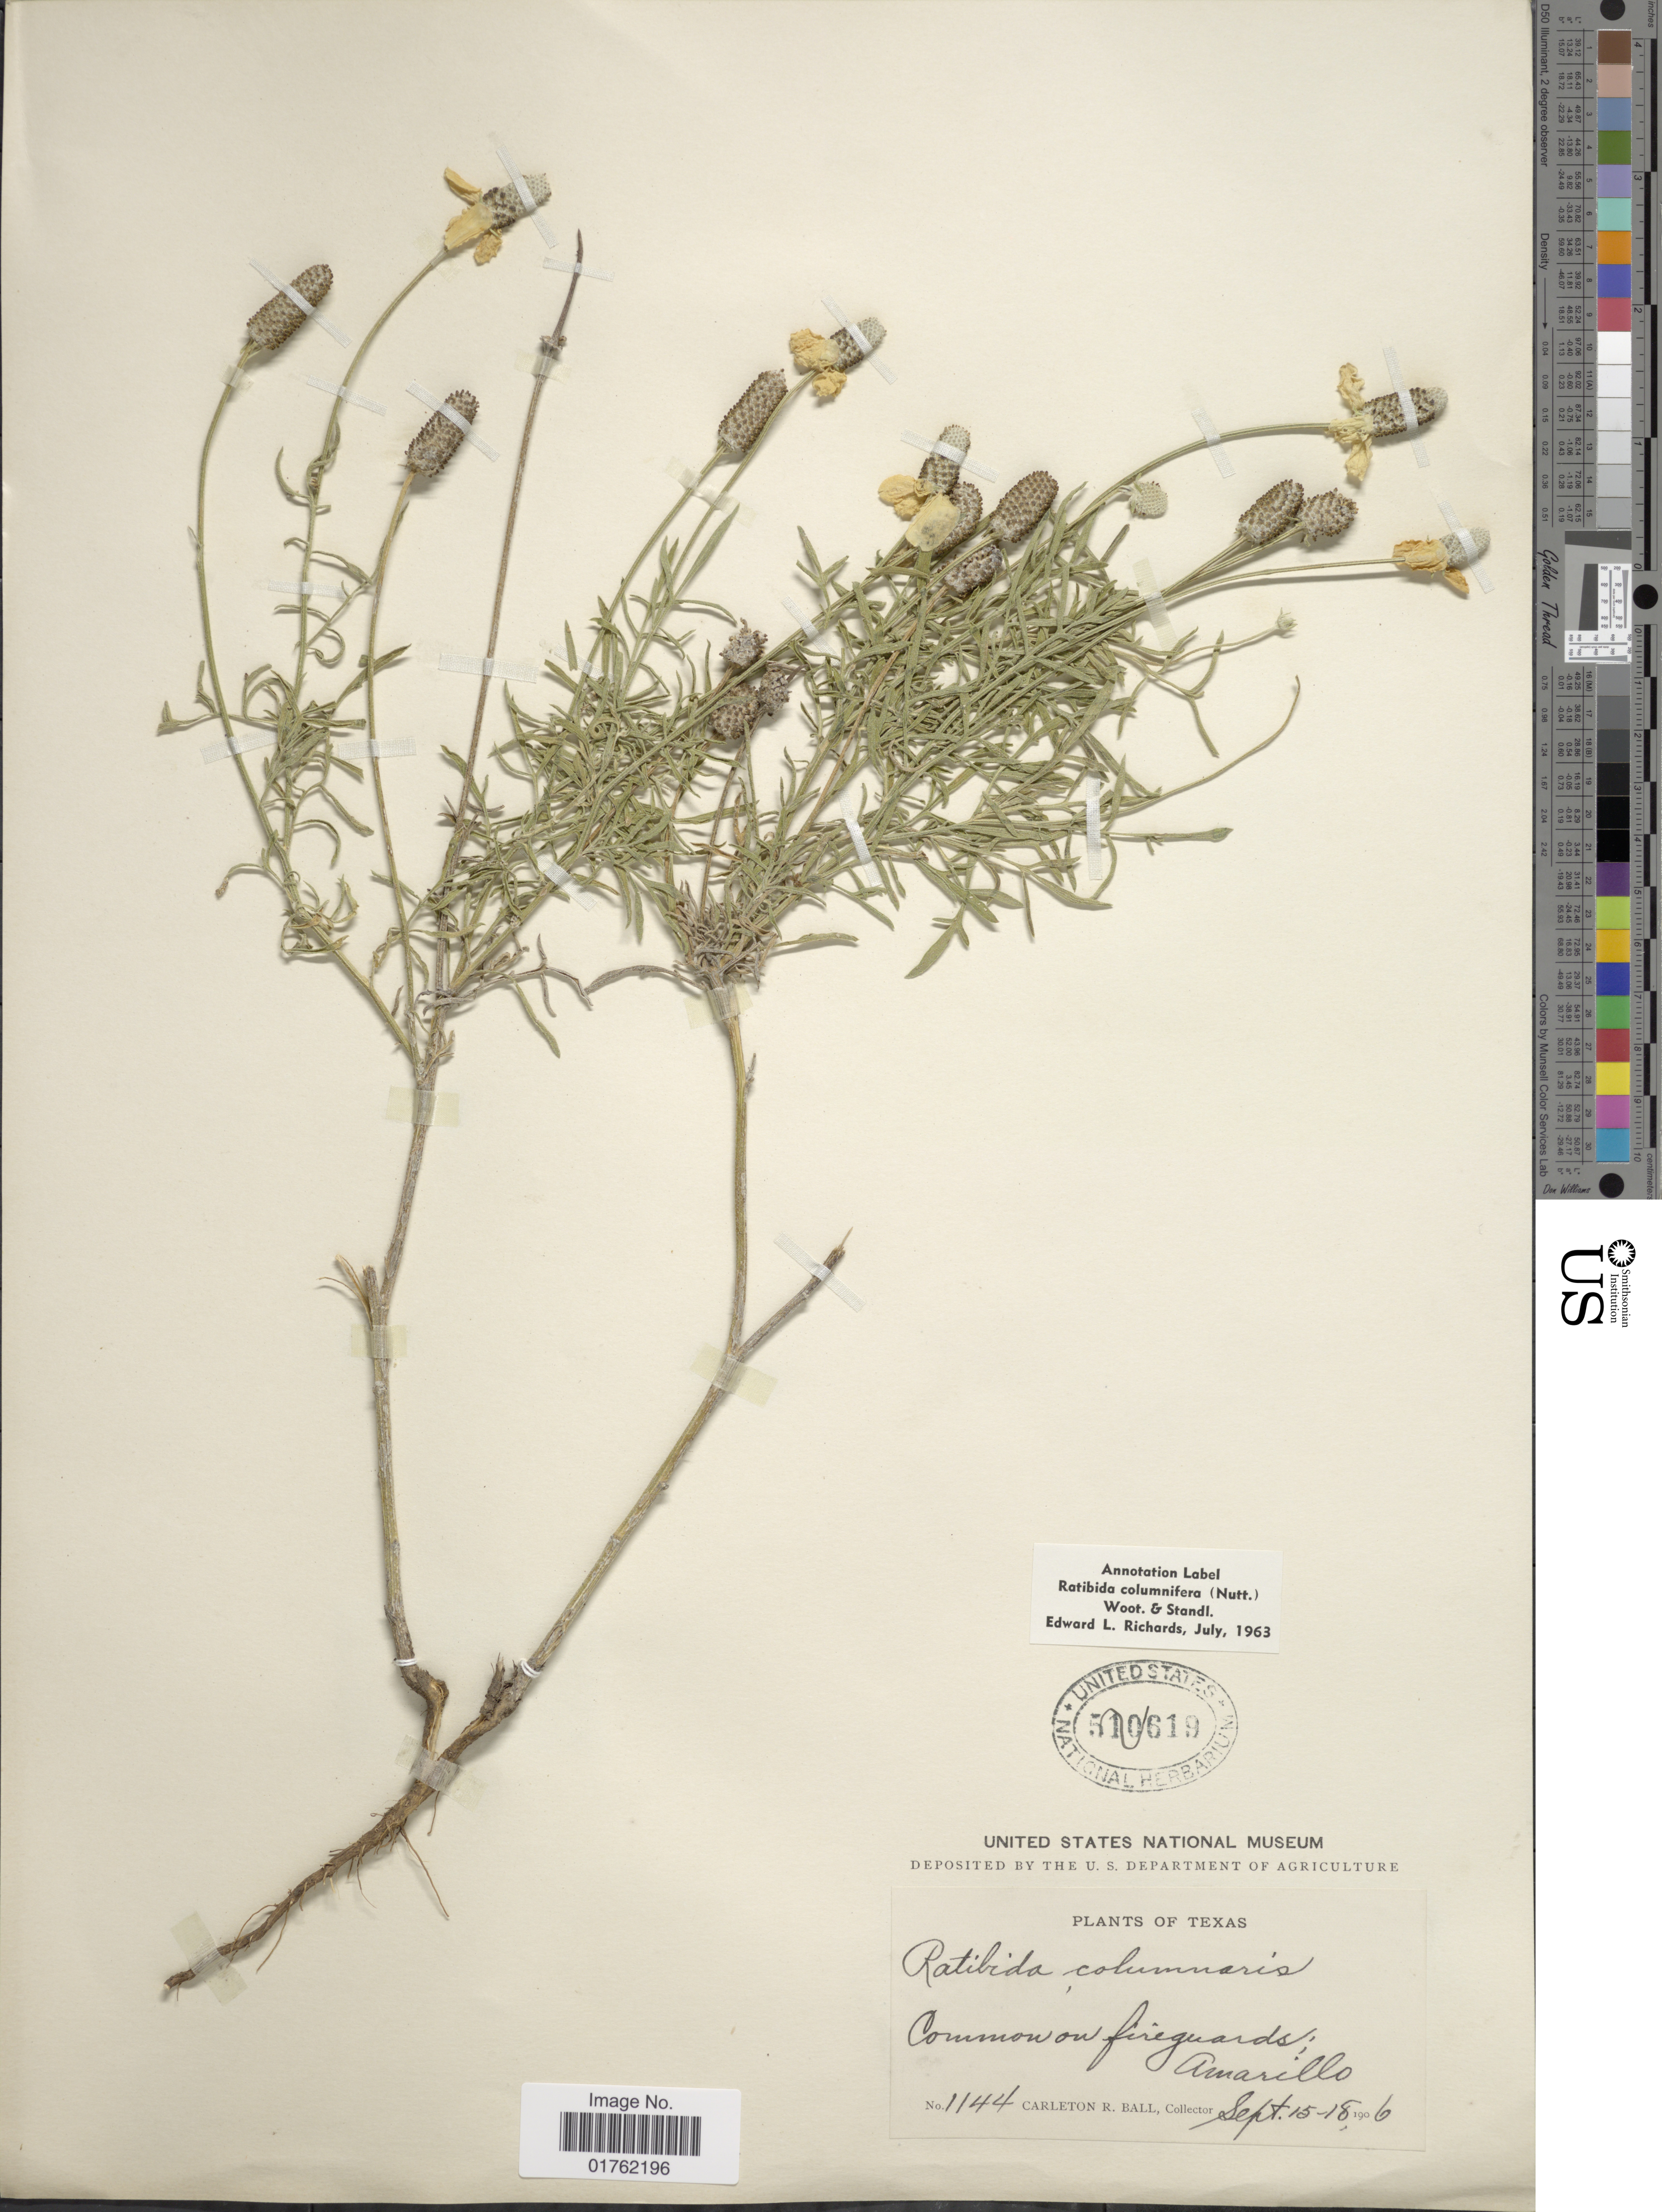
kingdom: Plantae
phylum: Tracheophyta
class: Magnoliopsida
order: Asterales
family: Asteraceae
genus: Ratibida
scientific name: Ratibida columnaris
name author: (Pursh) D. Don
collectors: C. R. Ball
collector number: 1144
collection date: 1906-09-15/1906-09-18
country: United States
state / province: Texas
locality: Common on fireguards, Amarillo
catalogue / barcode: US 510619